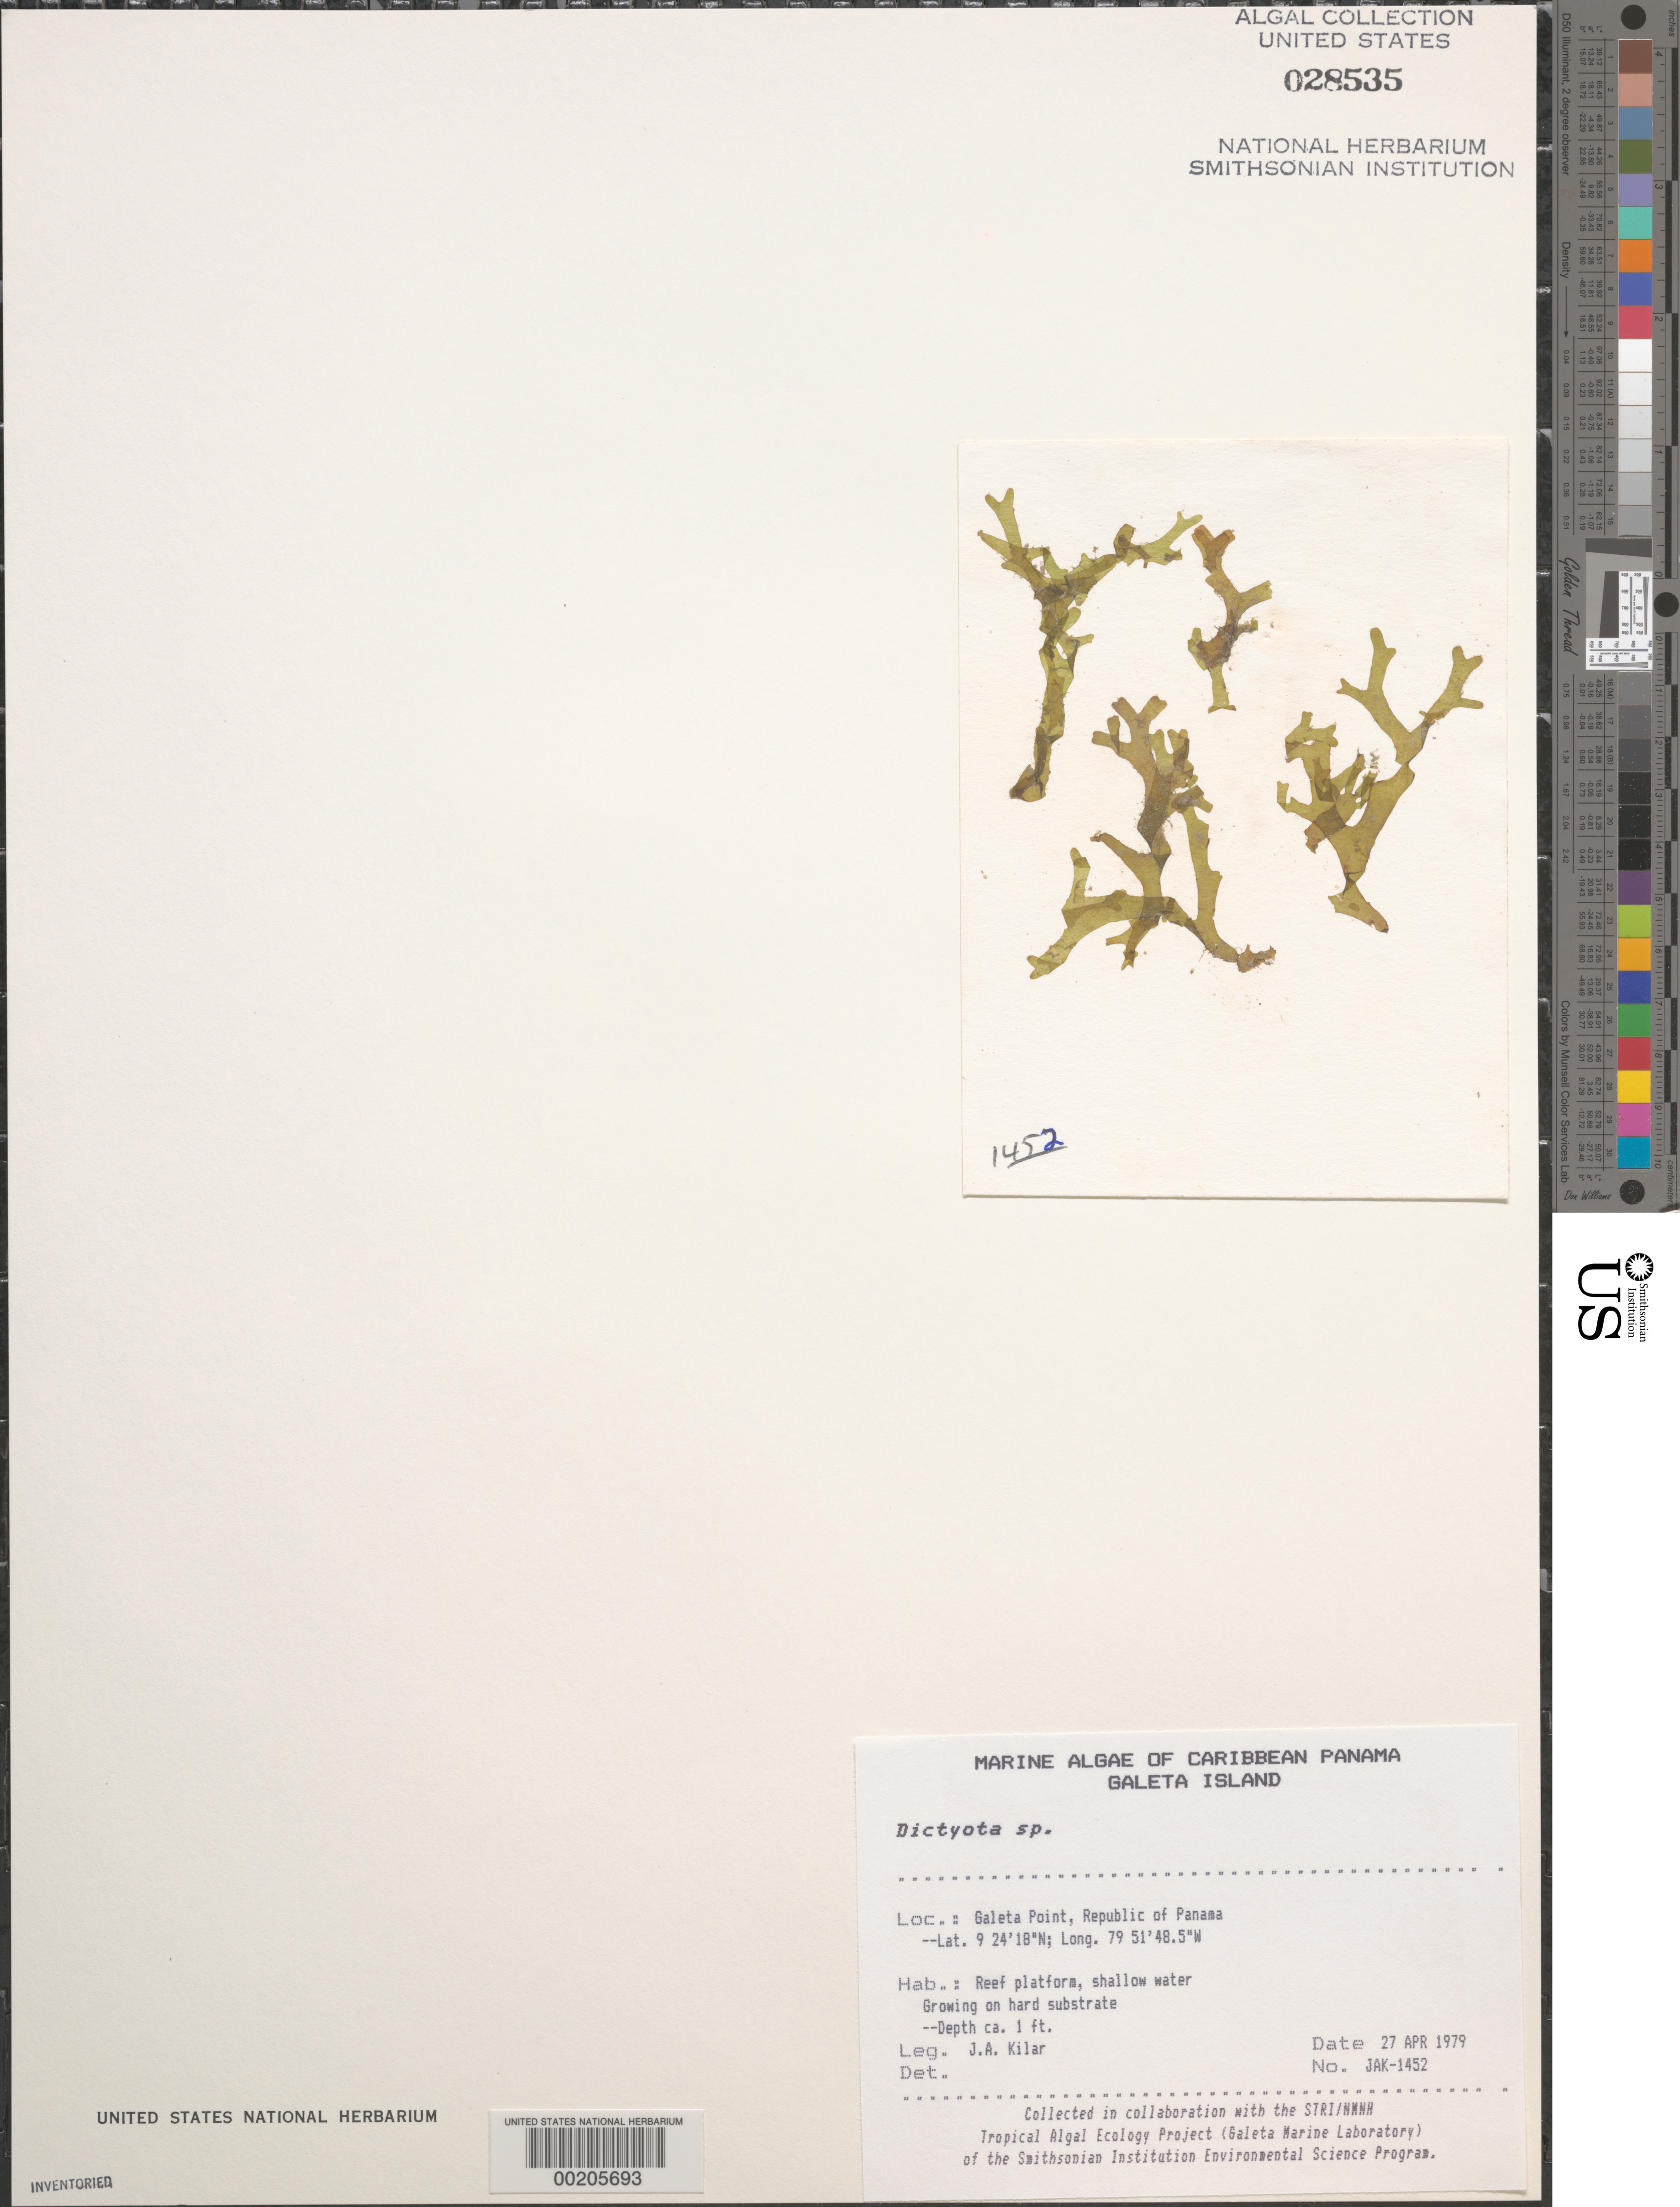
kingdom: Chromista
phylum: Ochrophyta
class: Phaeophyceae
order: Dictyotales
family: Dictyotaceae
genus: Dictyota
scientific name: Dictyota sp.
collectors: J. A. Kilar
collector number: JAK-1452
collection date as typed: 27 Apr 1979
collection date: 1979-04-27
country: Panama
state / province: Colón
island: Galeta Island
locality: Galeta Point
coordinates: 9 24' 18" N, 79 51' 48.5" W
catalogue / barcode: US 28535